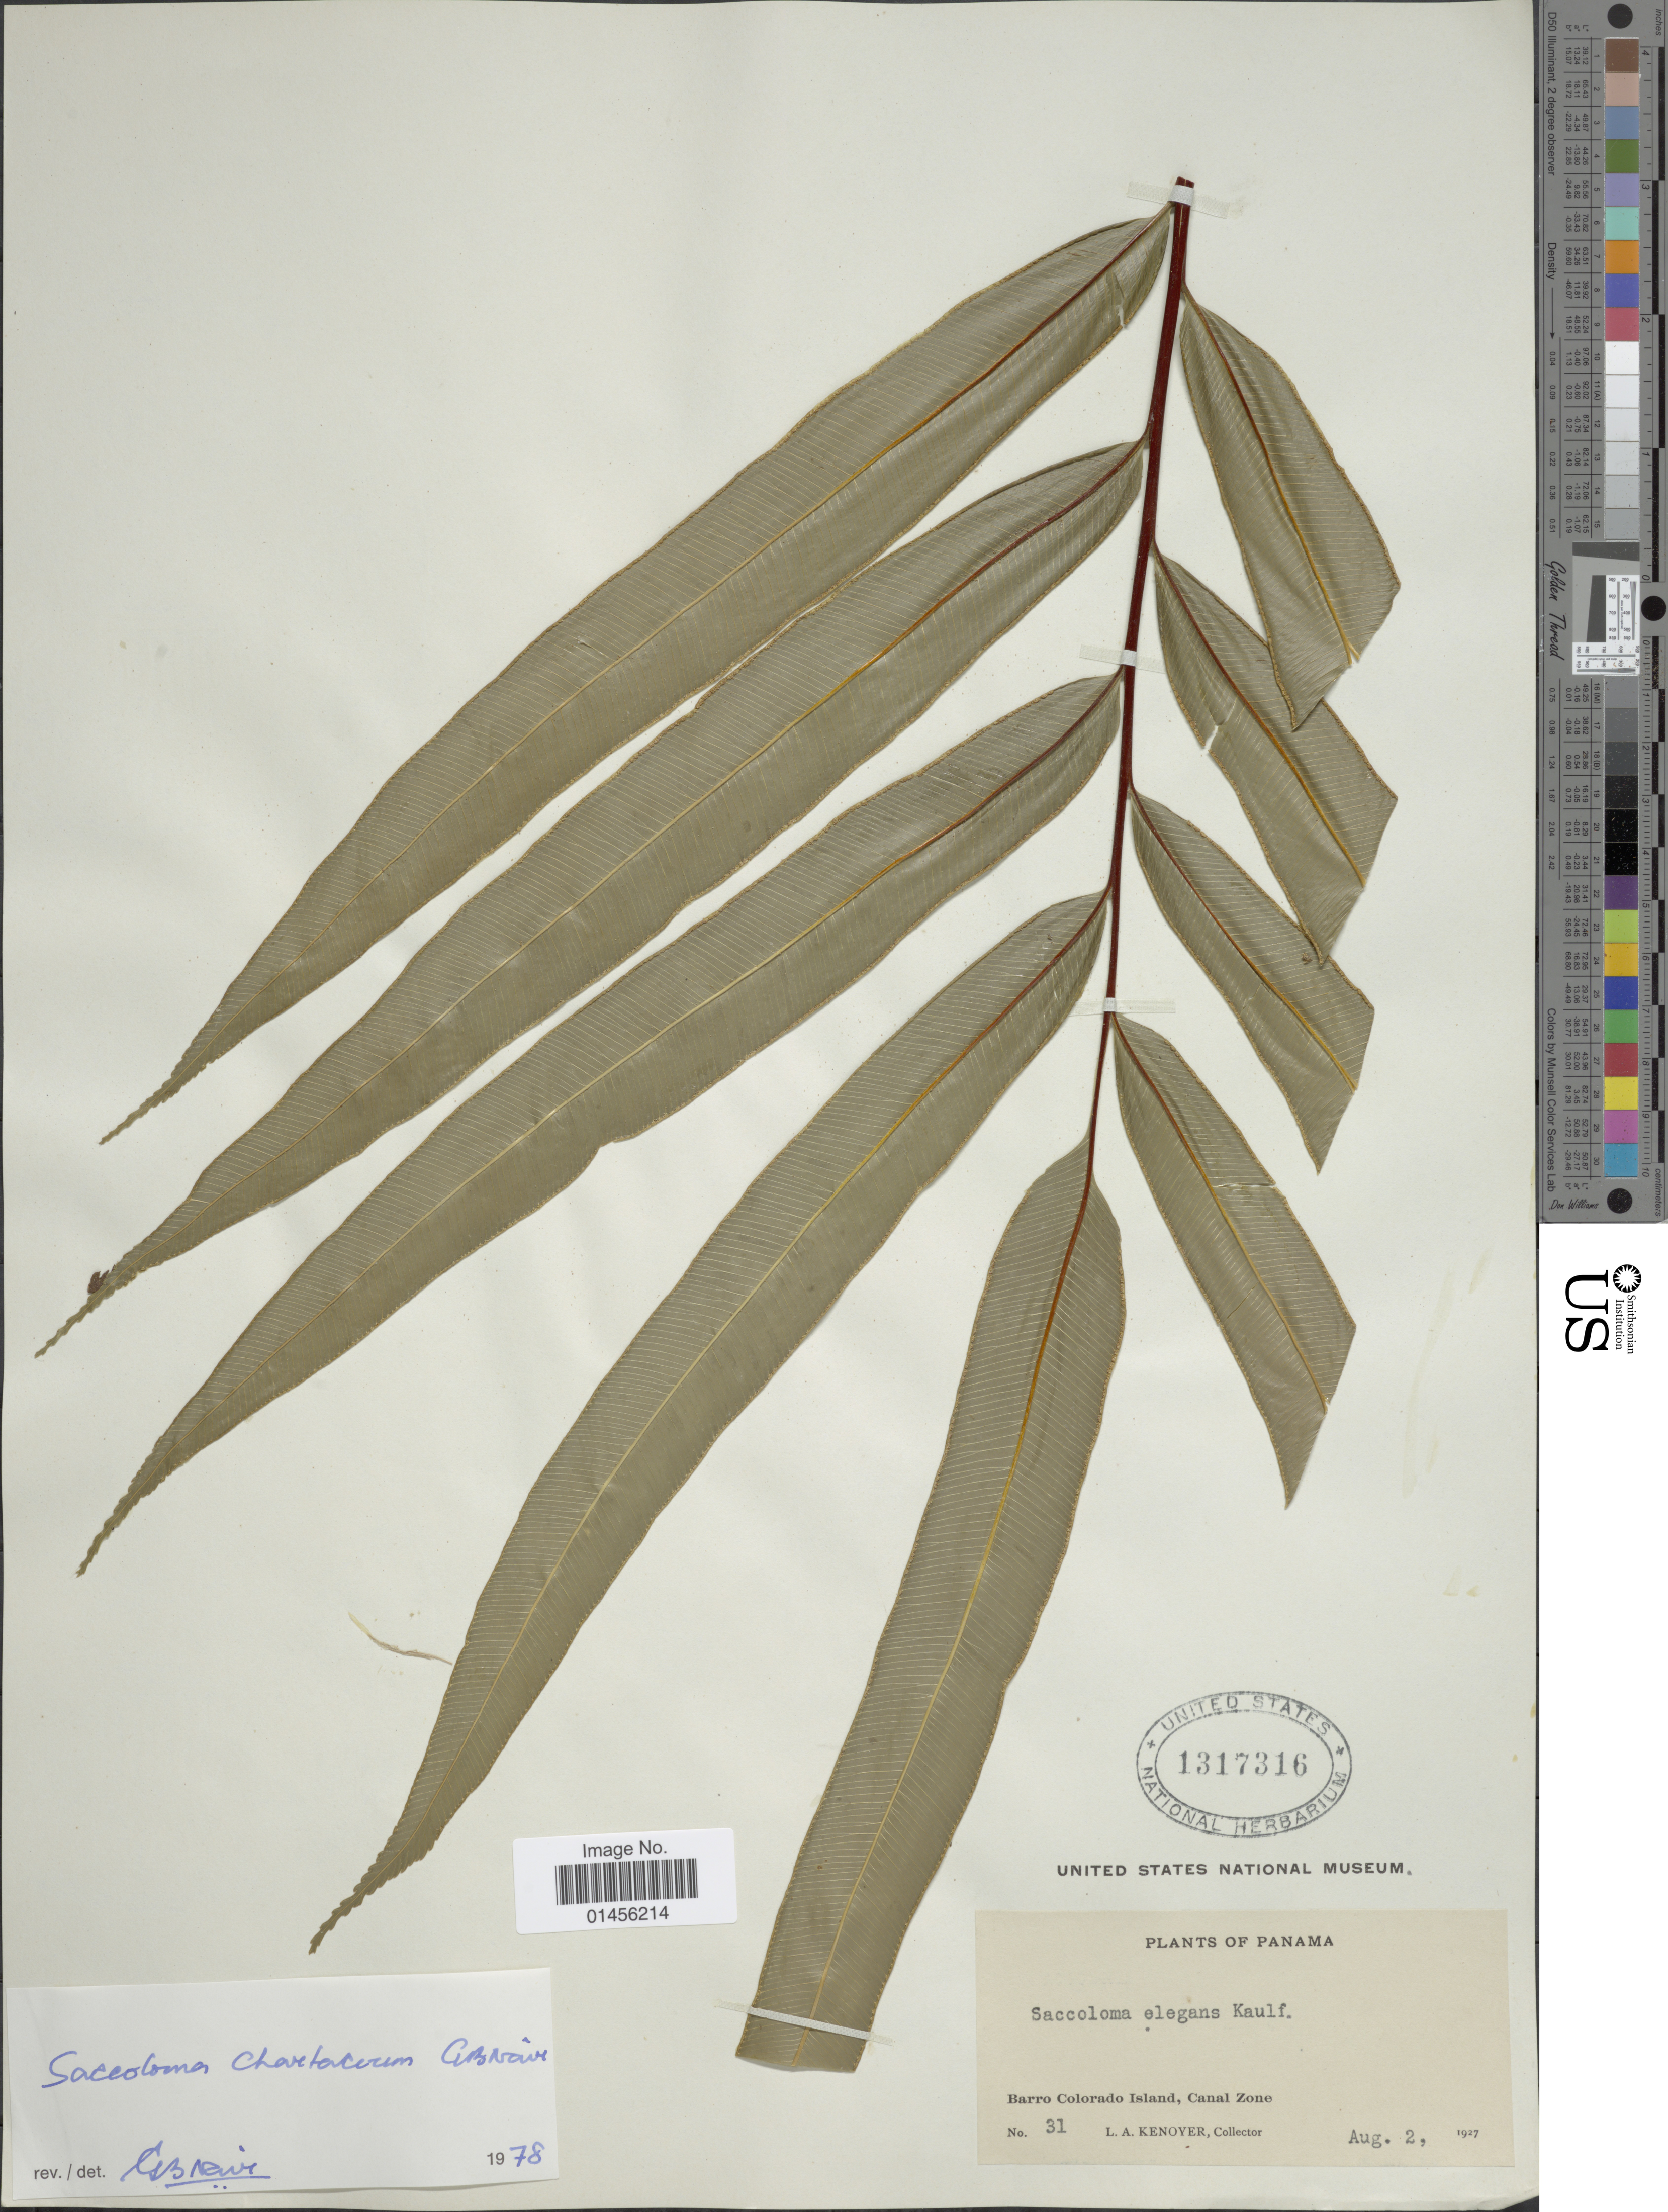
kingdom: Plantae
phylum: Tracheophyta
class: Polypodiopsida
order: Polypodiales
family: Saccolomataceae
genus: Saccoloma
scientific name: Saccoloma elegans subsp. chartaceum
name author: Cremers & K.U. Kramer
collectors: L. A. Kenoyer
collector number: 31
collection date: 1927-08-02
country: Panama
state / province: Panamá Oeste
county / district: Canal Zone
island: Barro Colorado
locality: Barro Colorado Island, Canal Zone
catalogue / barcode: US 1317316